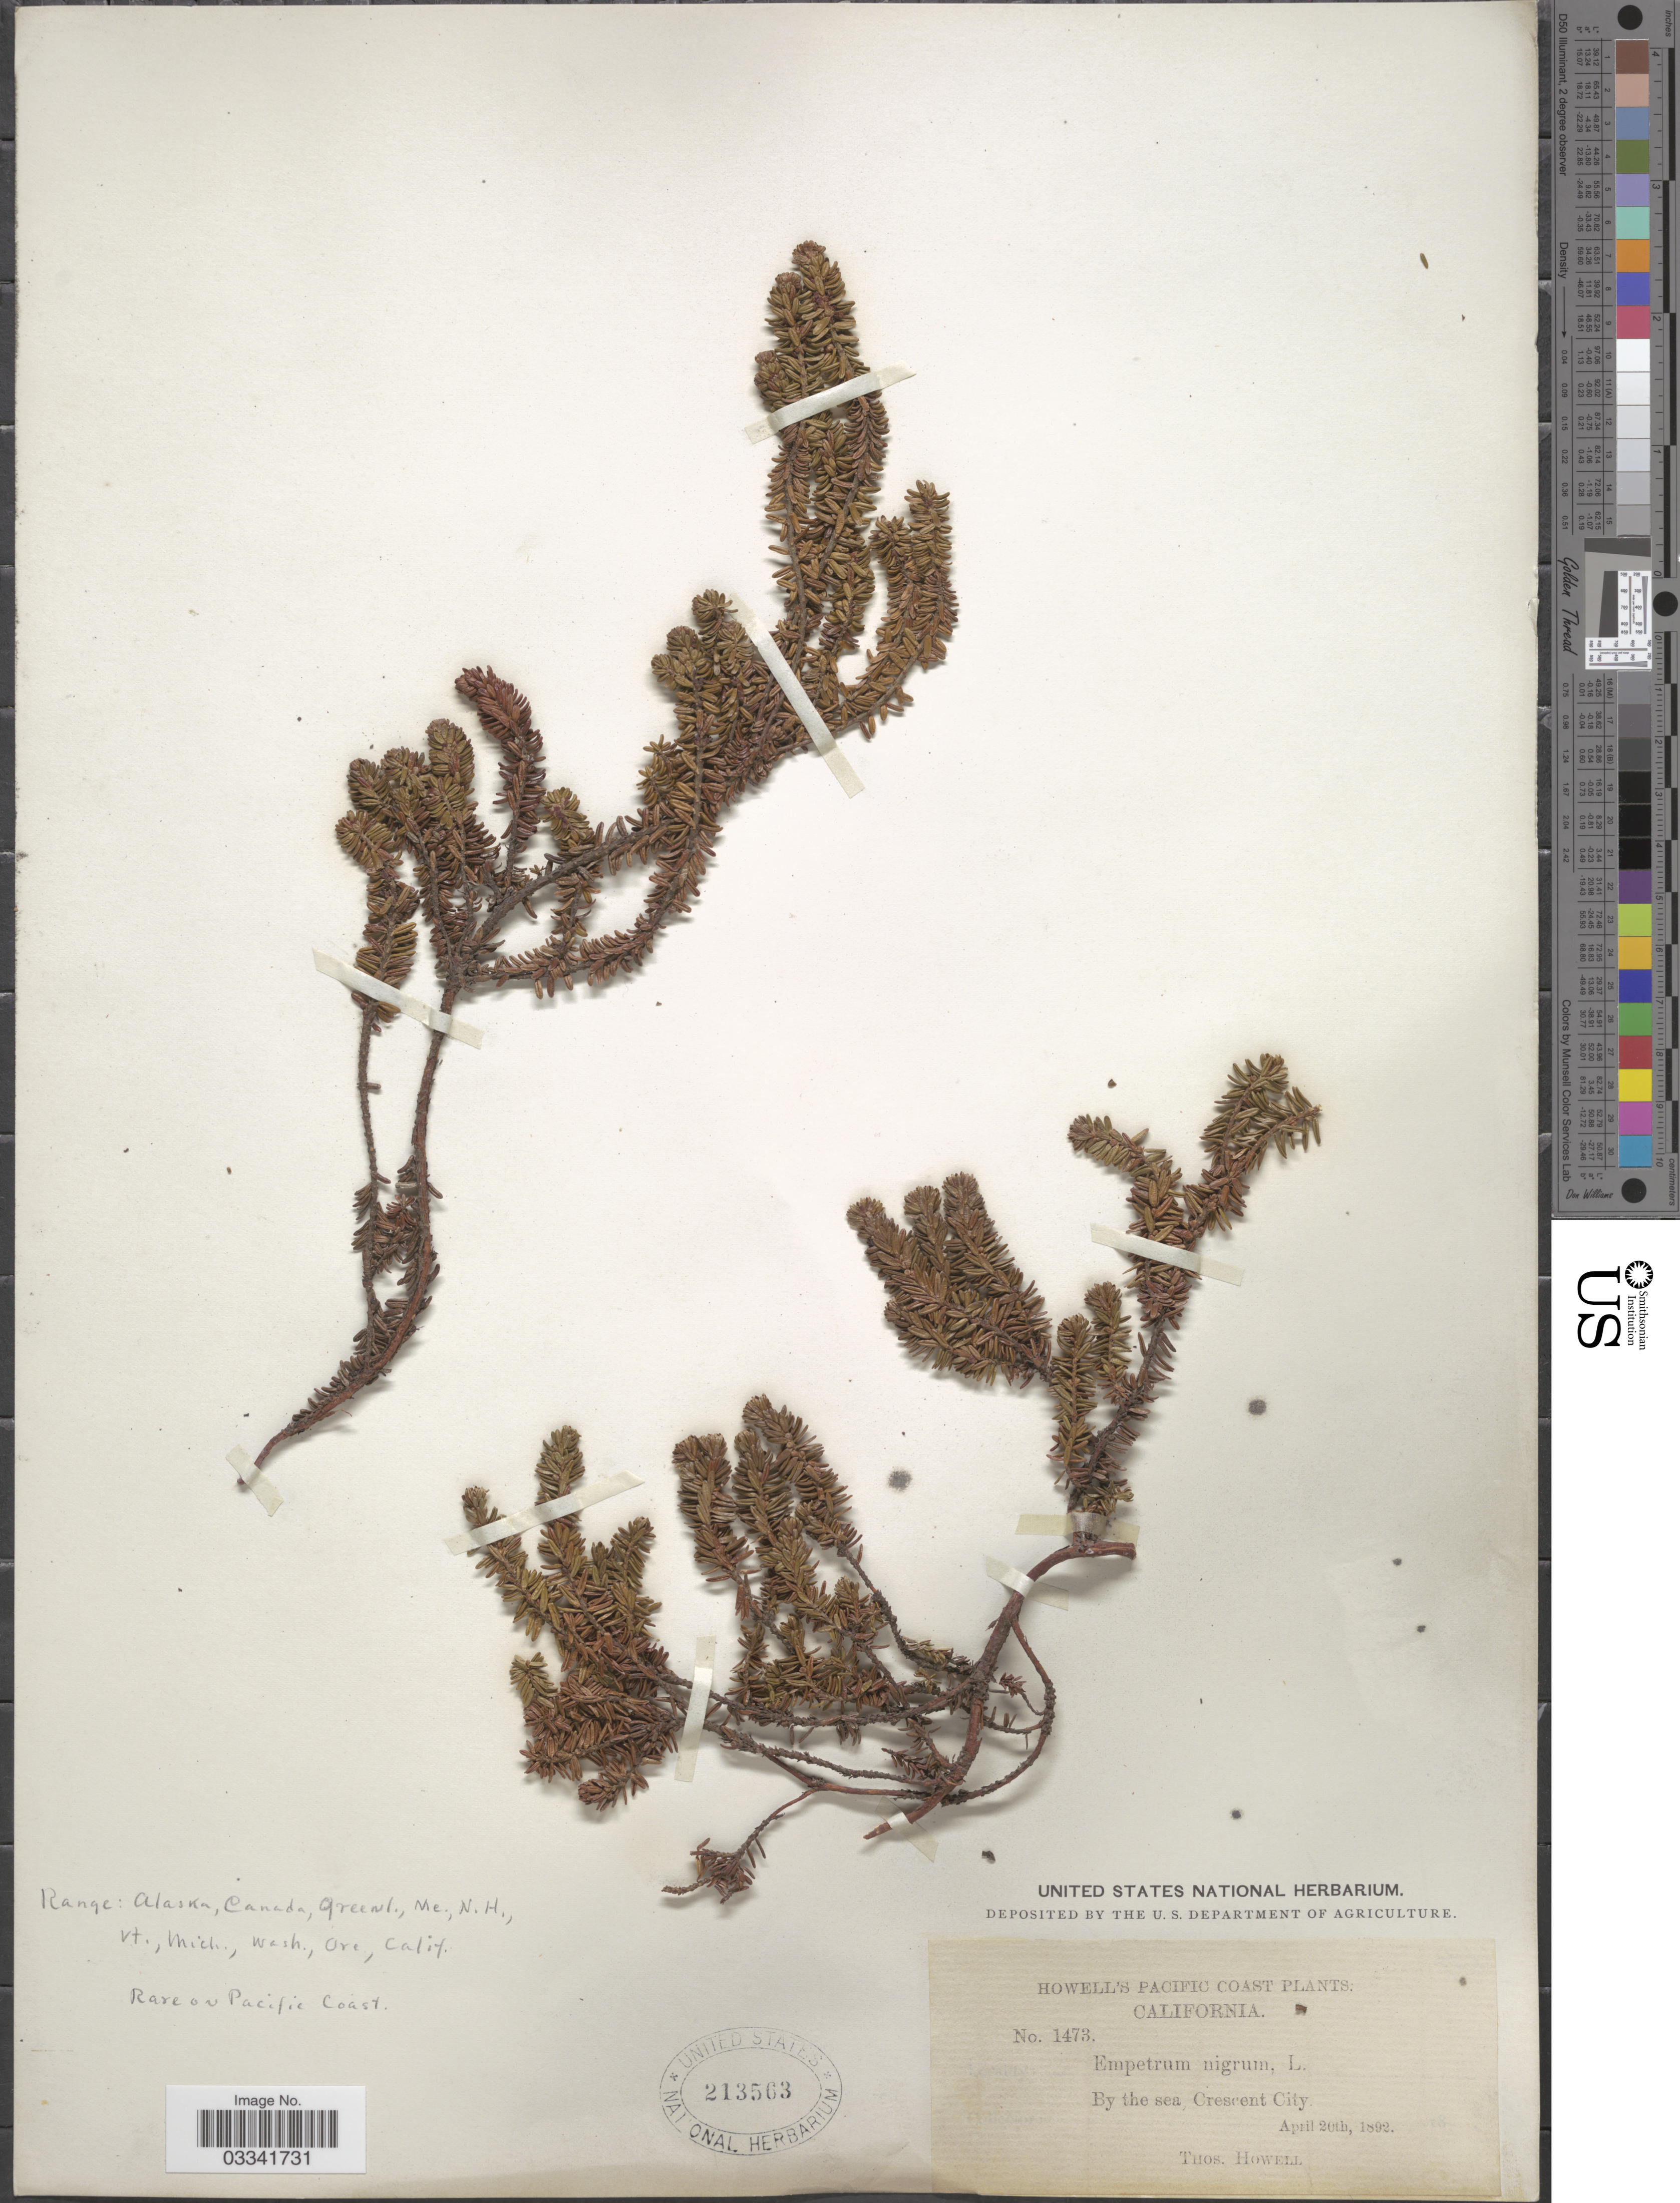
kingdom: Plantae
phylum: Tracheophyta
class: Magnoliopsida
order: Ericales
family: Ericaceae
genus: Empetrum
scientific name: Empetrum nigrum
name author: L.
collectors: T. Howell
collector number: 1473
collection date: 1892-04-20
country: United States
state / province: California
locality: Pacific Coast. By the sea, Crescent City.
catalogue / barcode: US 213563